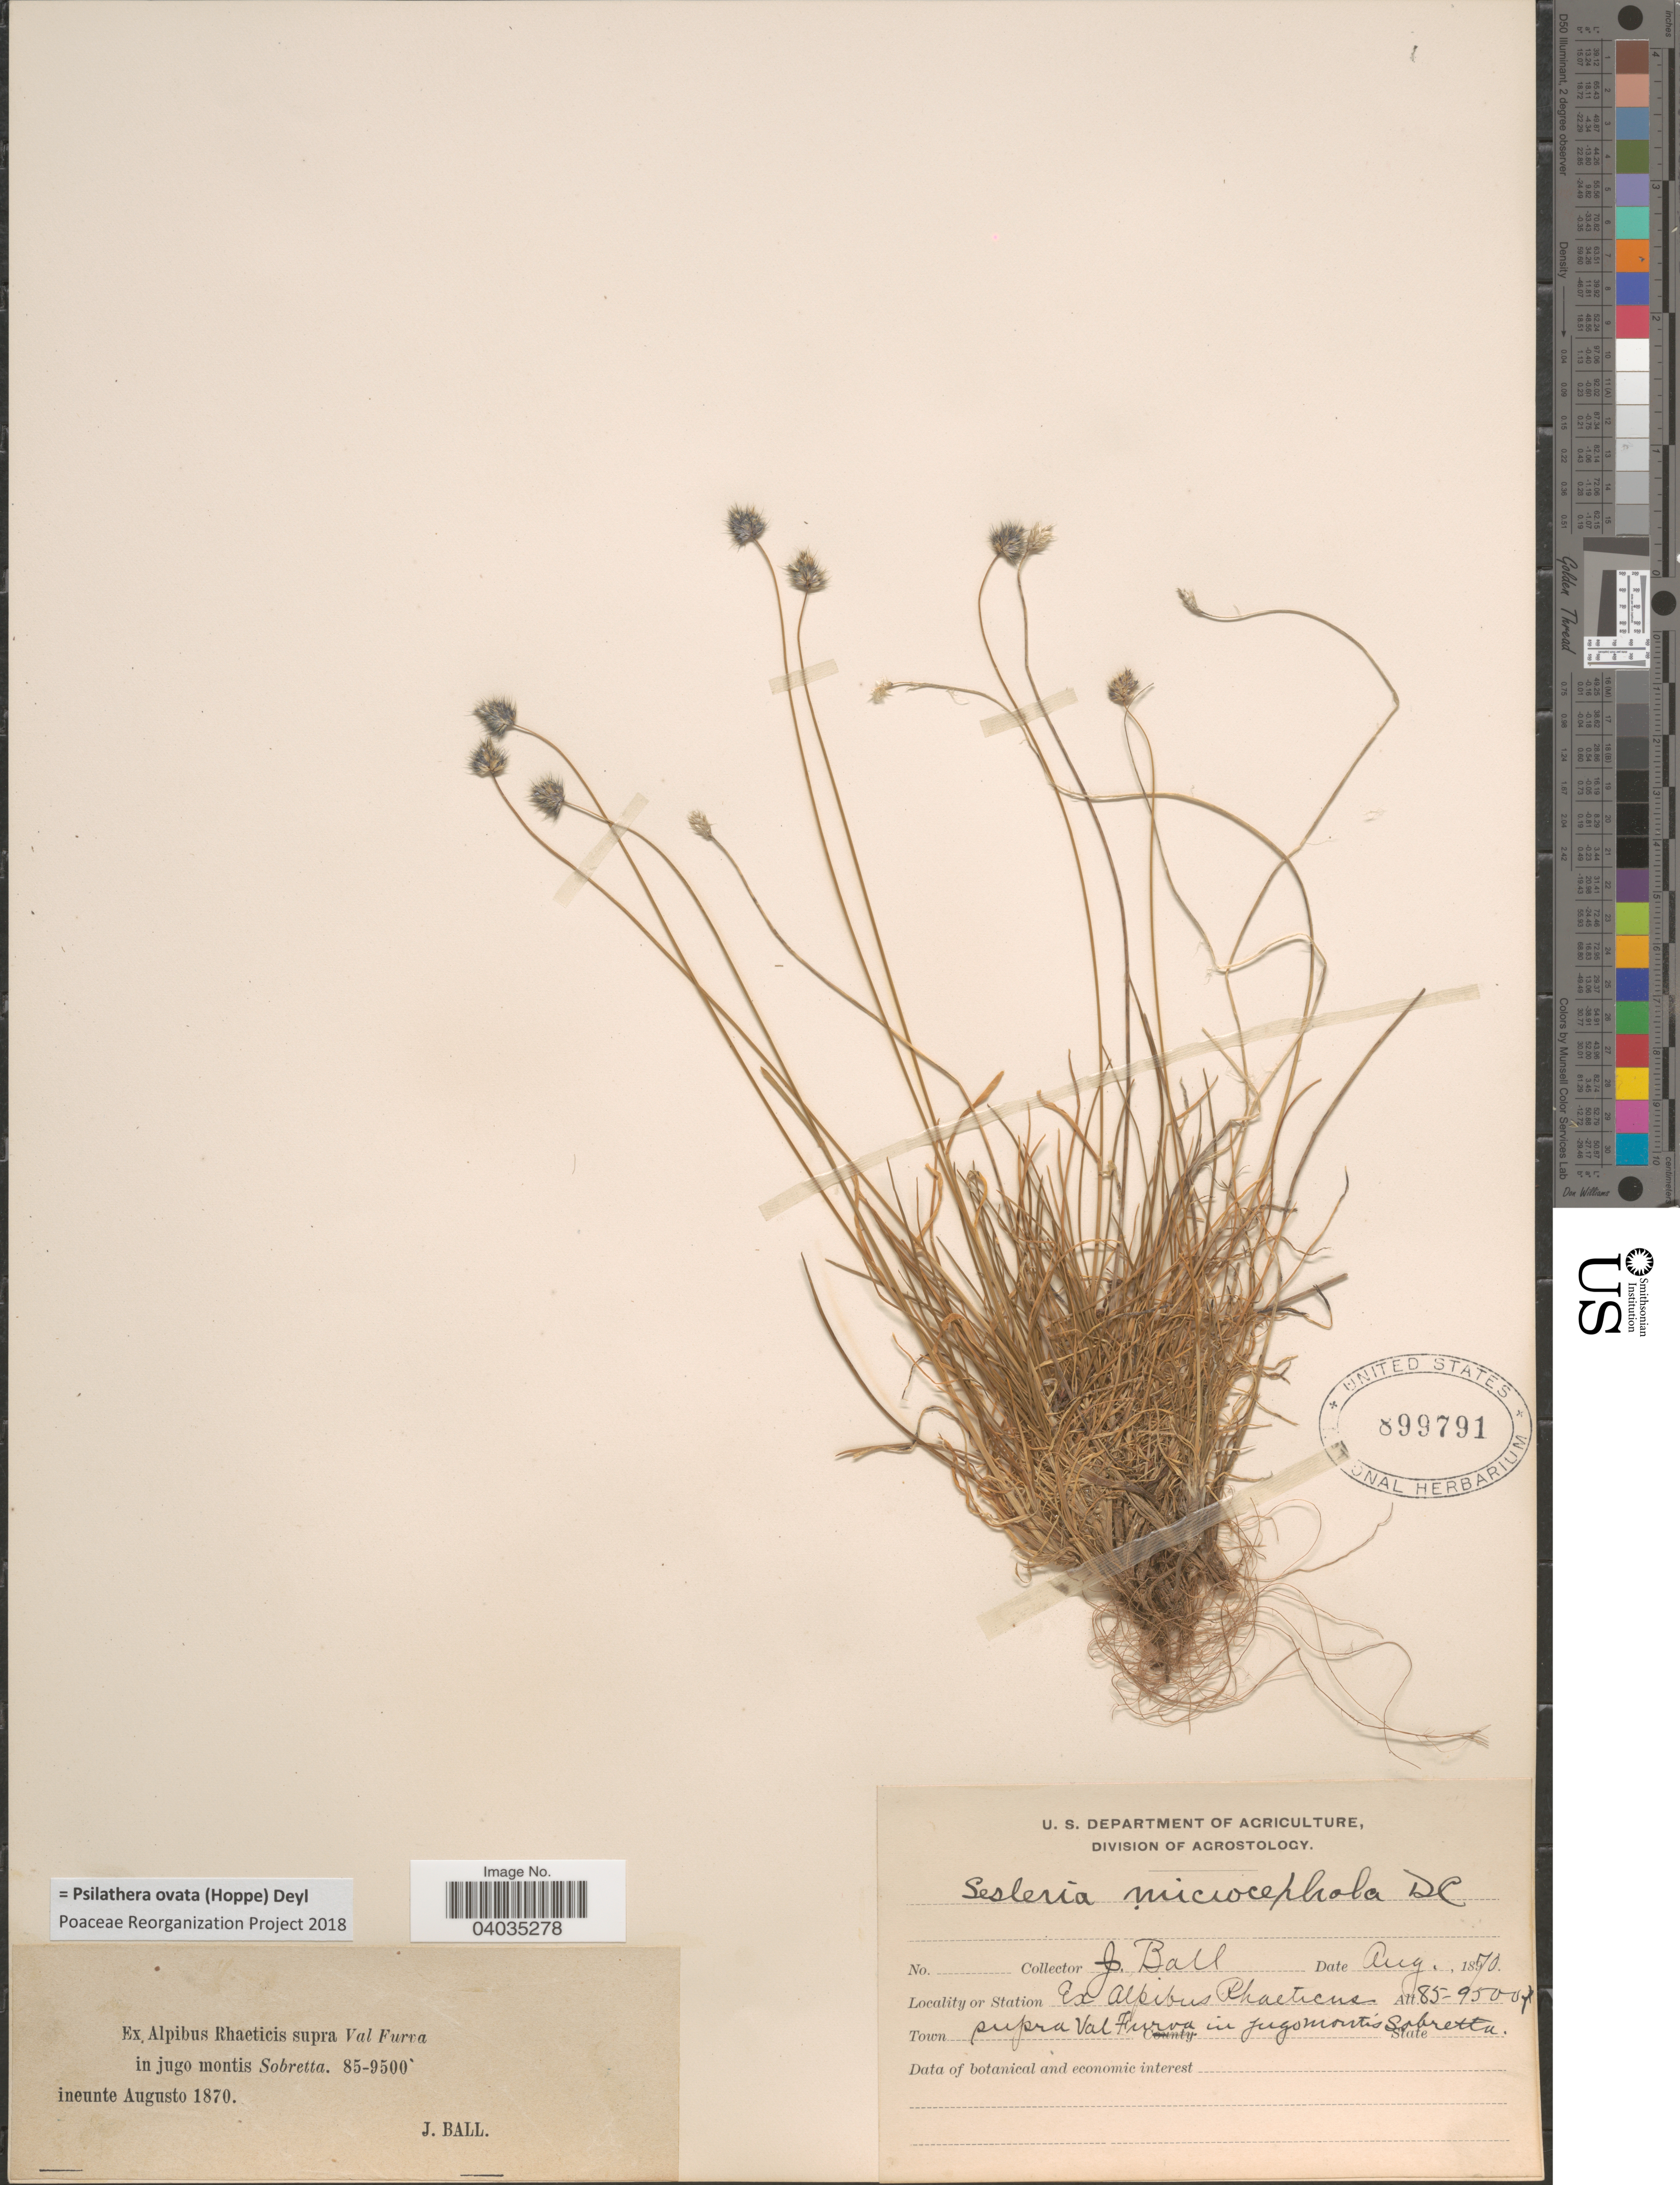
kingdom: Plantae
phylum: Tracheophyta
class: Liliopsida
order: Poales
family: Poaceae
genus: Psilathera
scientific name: Psilathera ovata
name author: (Hoppe) Deyl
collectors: J. Ball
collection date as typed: ineunte Augusto 1870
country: Italy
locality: Ex Alpibus Rhaeticis supra Val Furva in jugo montis Sobretta.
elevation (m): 2591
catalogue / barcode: US 899791